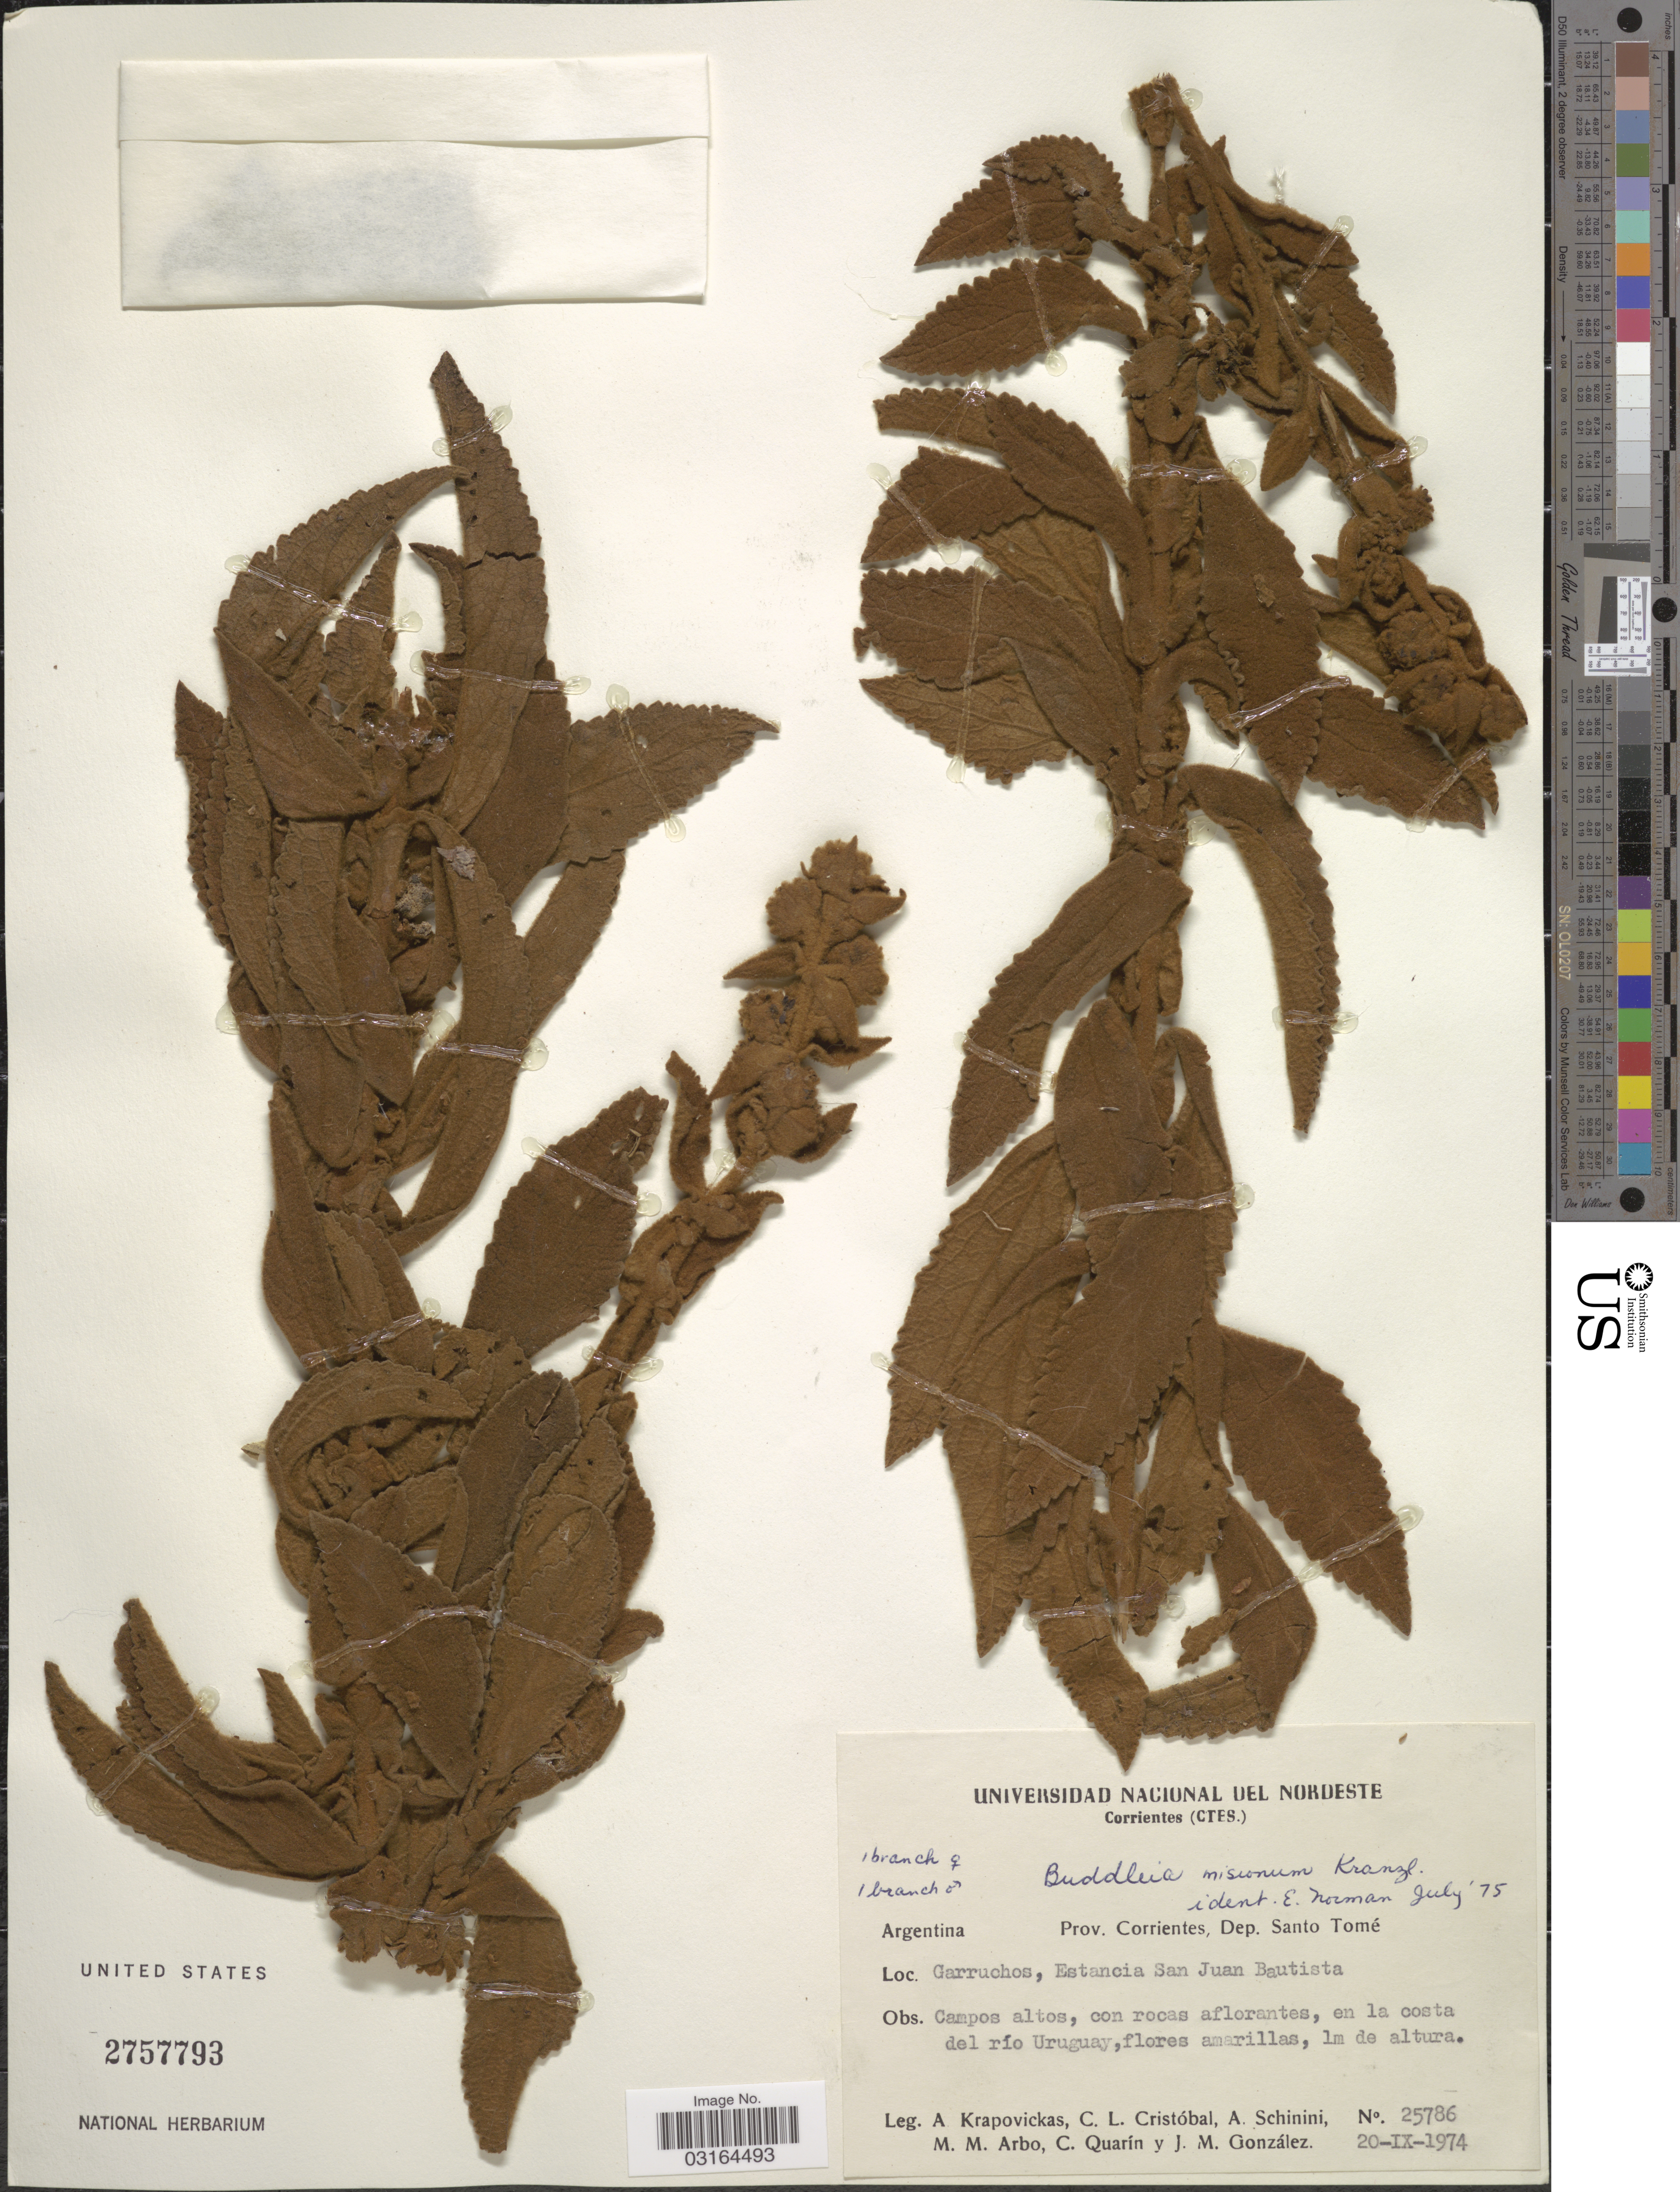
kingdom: Plantae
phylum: Tracheophyta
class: Magnoliopsida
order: Lamiales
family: Scrophulariaceae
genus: Buddleja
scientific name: Buddleja misionum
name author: Kraenzl.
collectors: A. Krapovickas, C. L. Cristóbal, A. Schinini, M. M. Arbo & et al.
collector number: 25786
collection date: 1974-09-20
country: Argentina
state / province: Corrientes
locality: Prov. Corrientes, Dep. Santo Tomé. Garruchos, Estancia San Juan Bautista.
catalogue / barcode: US 2757793